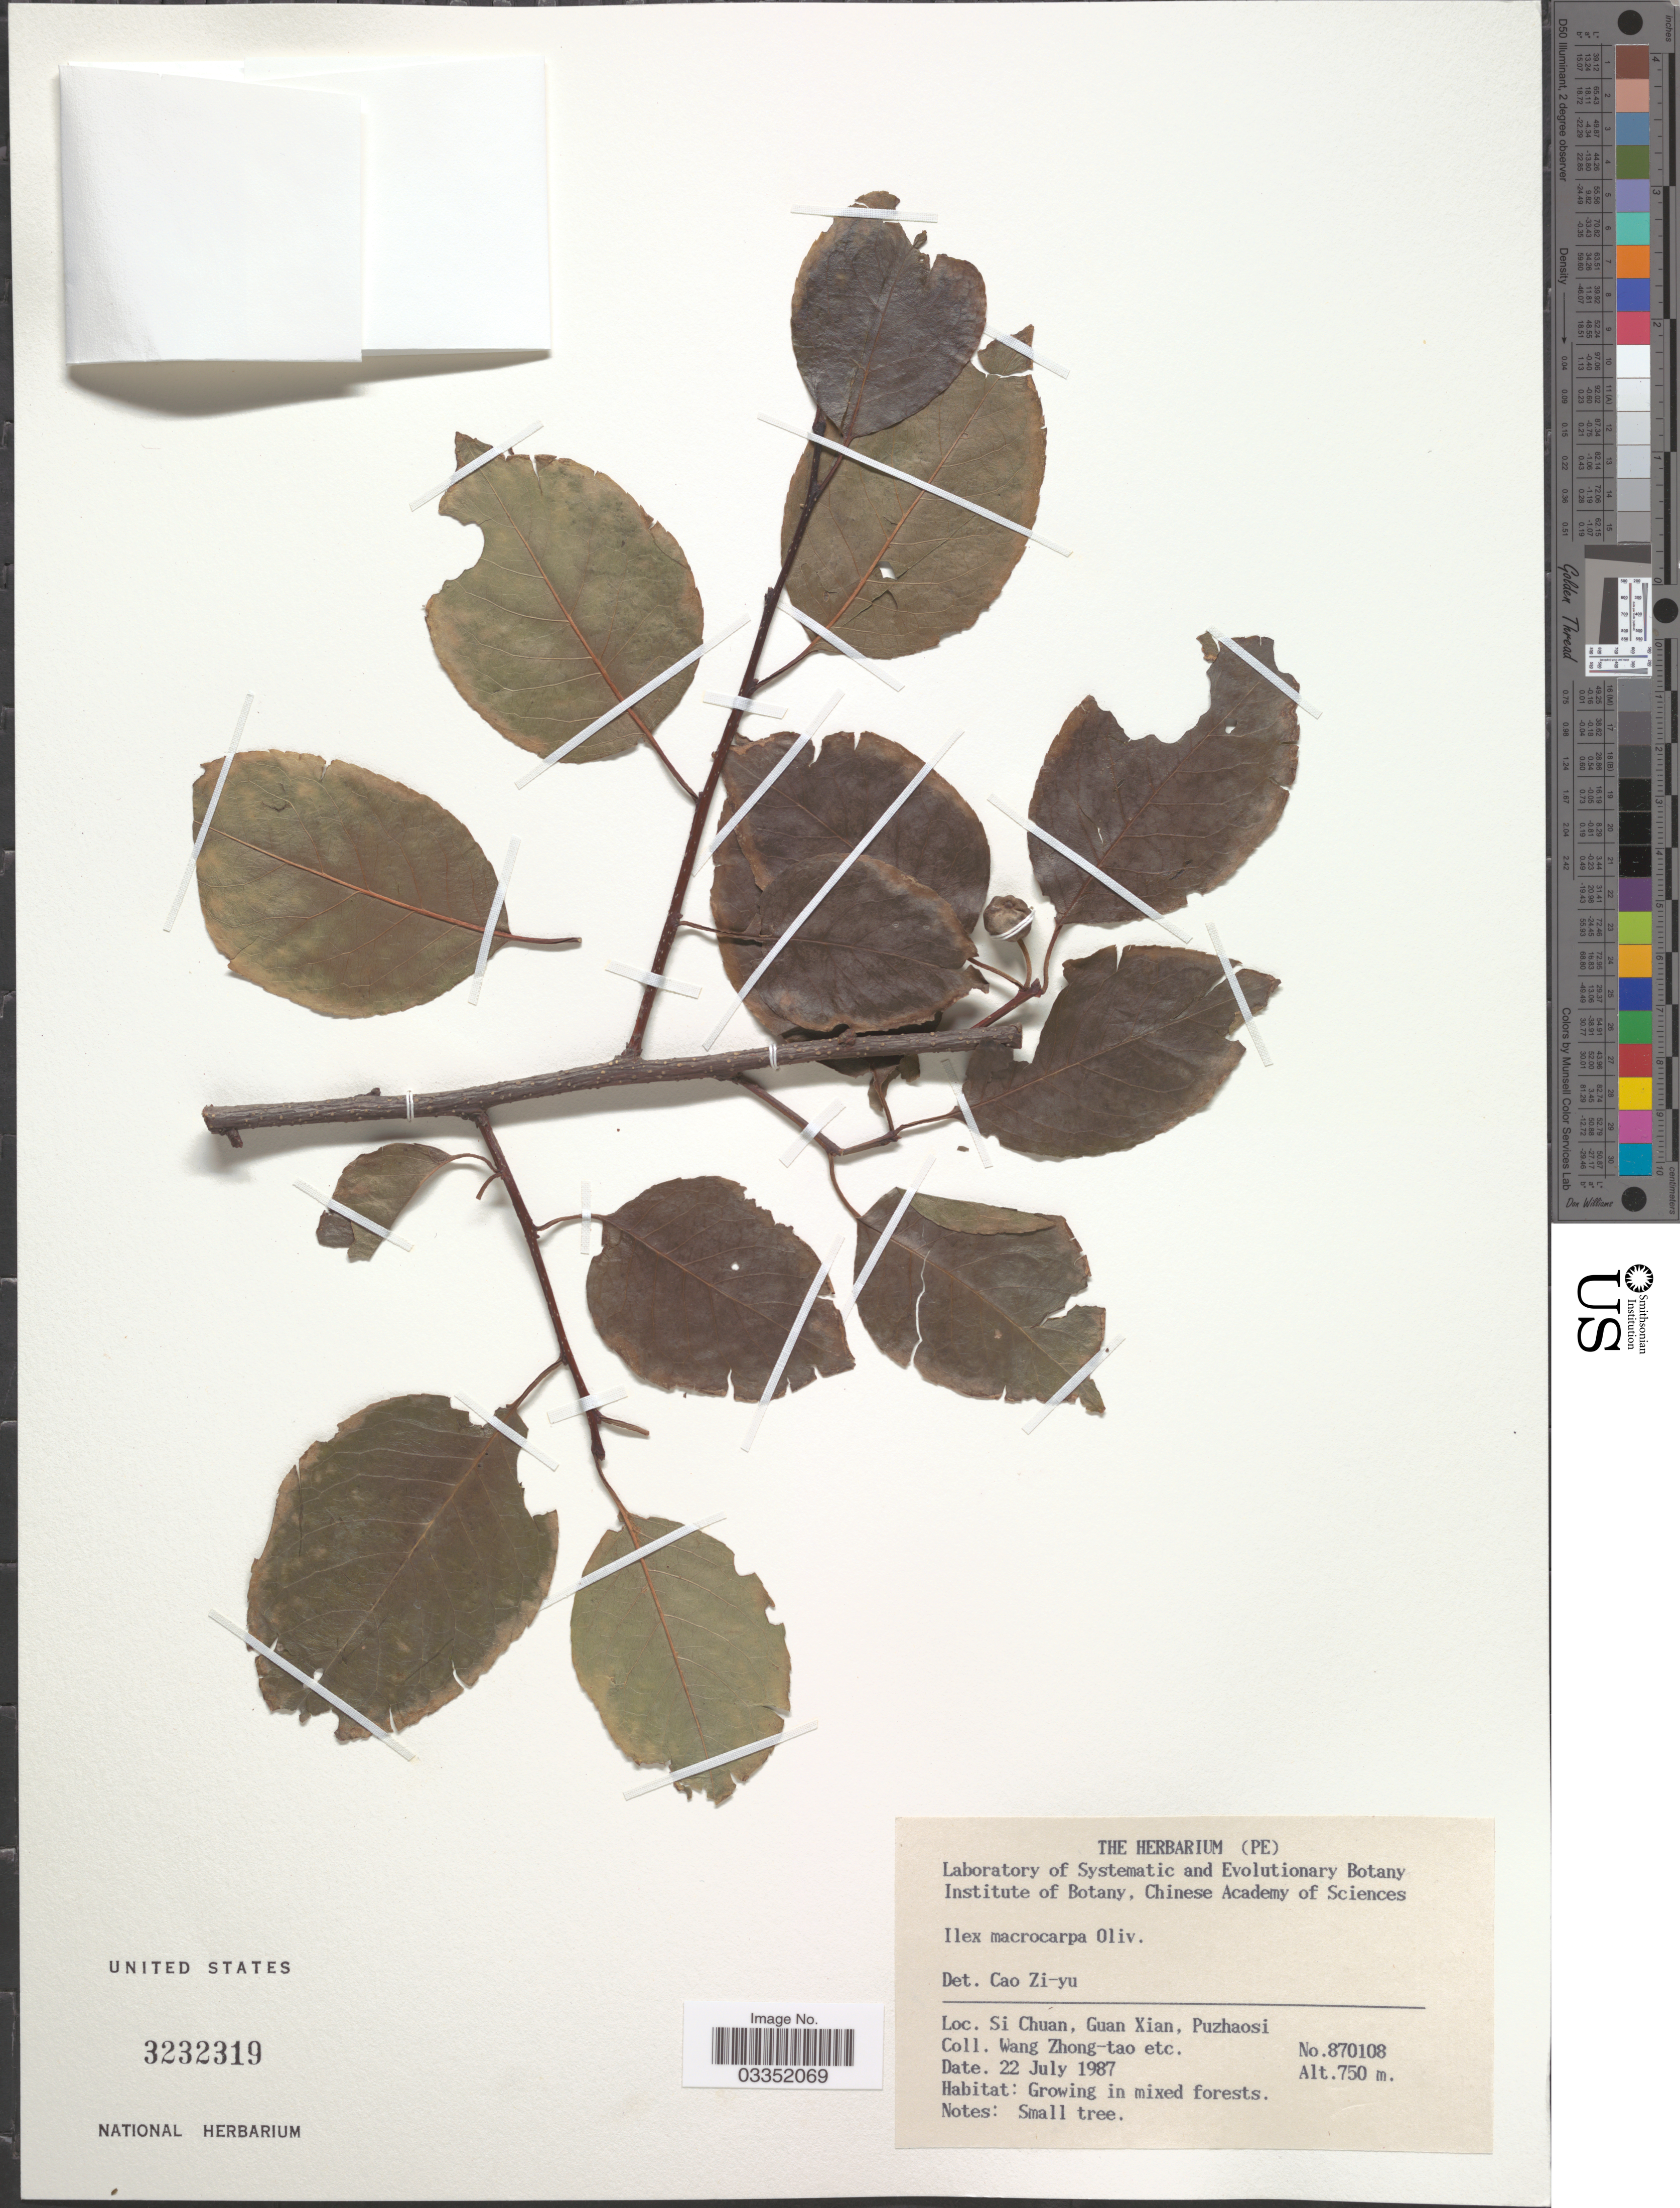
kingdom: Plantae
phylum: Tracheophyta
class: Magnoliopsida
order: Aquifoliales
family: Aquifoliaceae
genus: Ilex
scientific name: Ilex macrocarpa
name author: Oliv.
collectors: W. Zhong-Tao & et al.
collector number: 870108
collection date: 1987-07-22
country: China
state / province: Sichuan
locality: Si Chuan, Guan Xian, Puzhaosi.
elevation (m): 750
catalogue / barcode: US 3232319